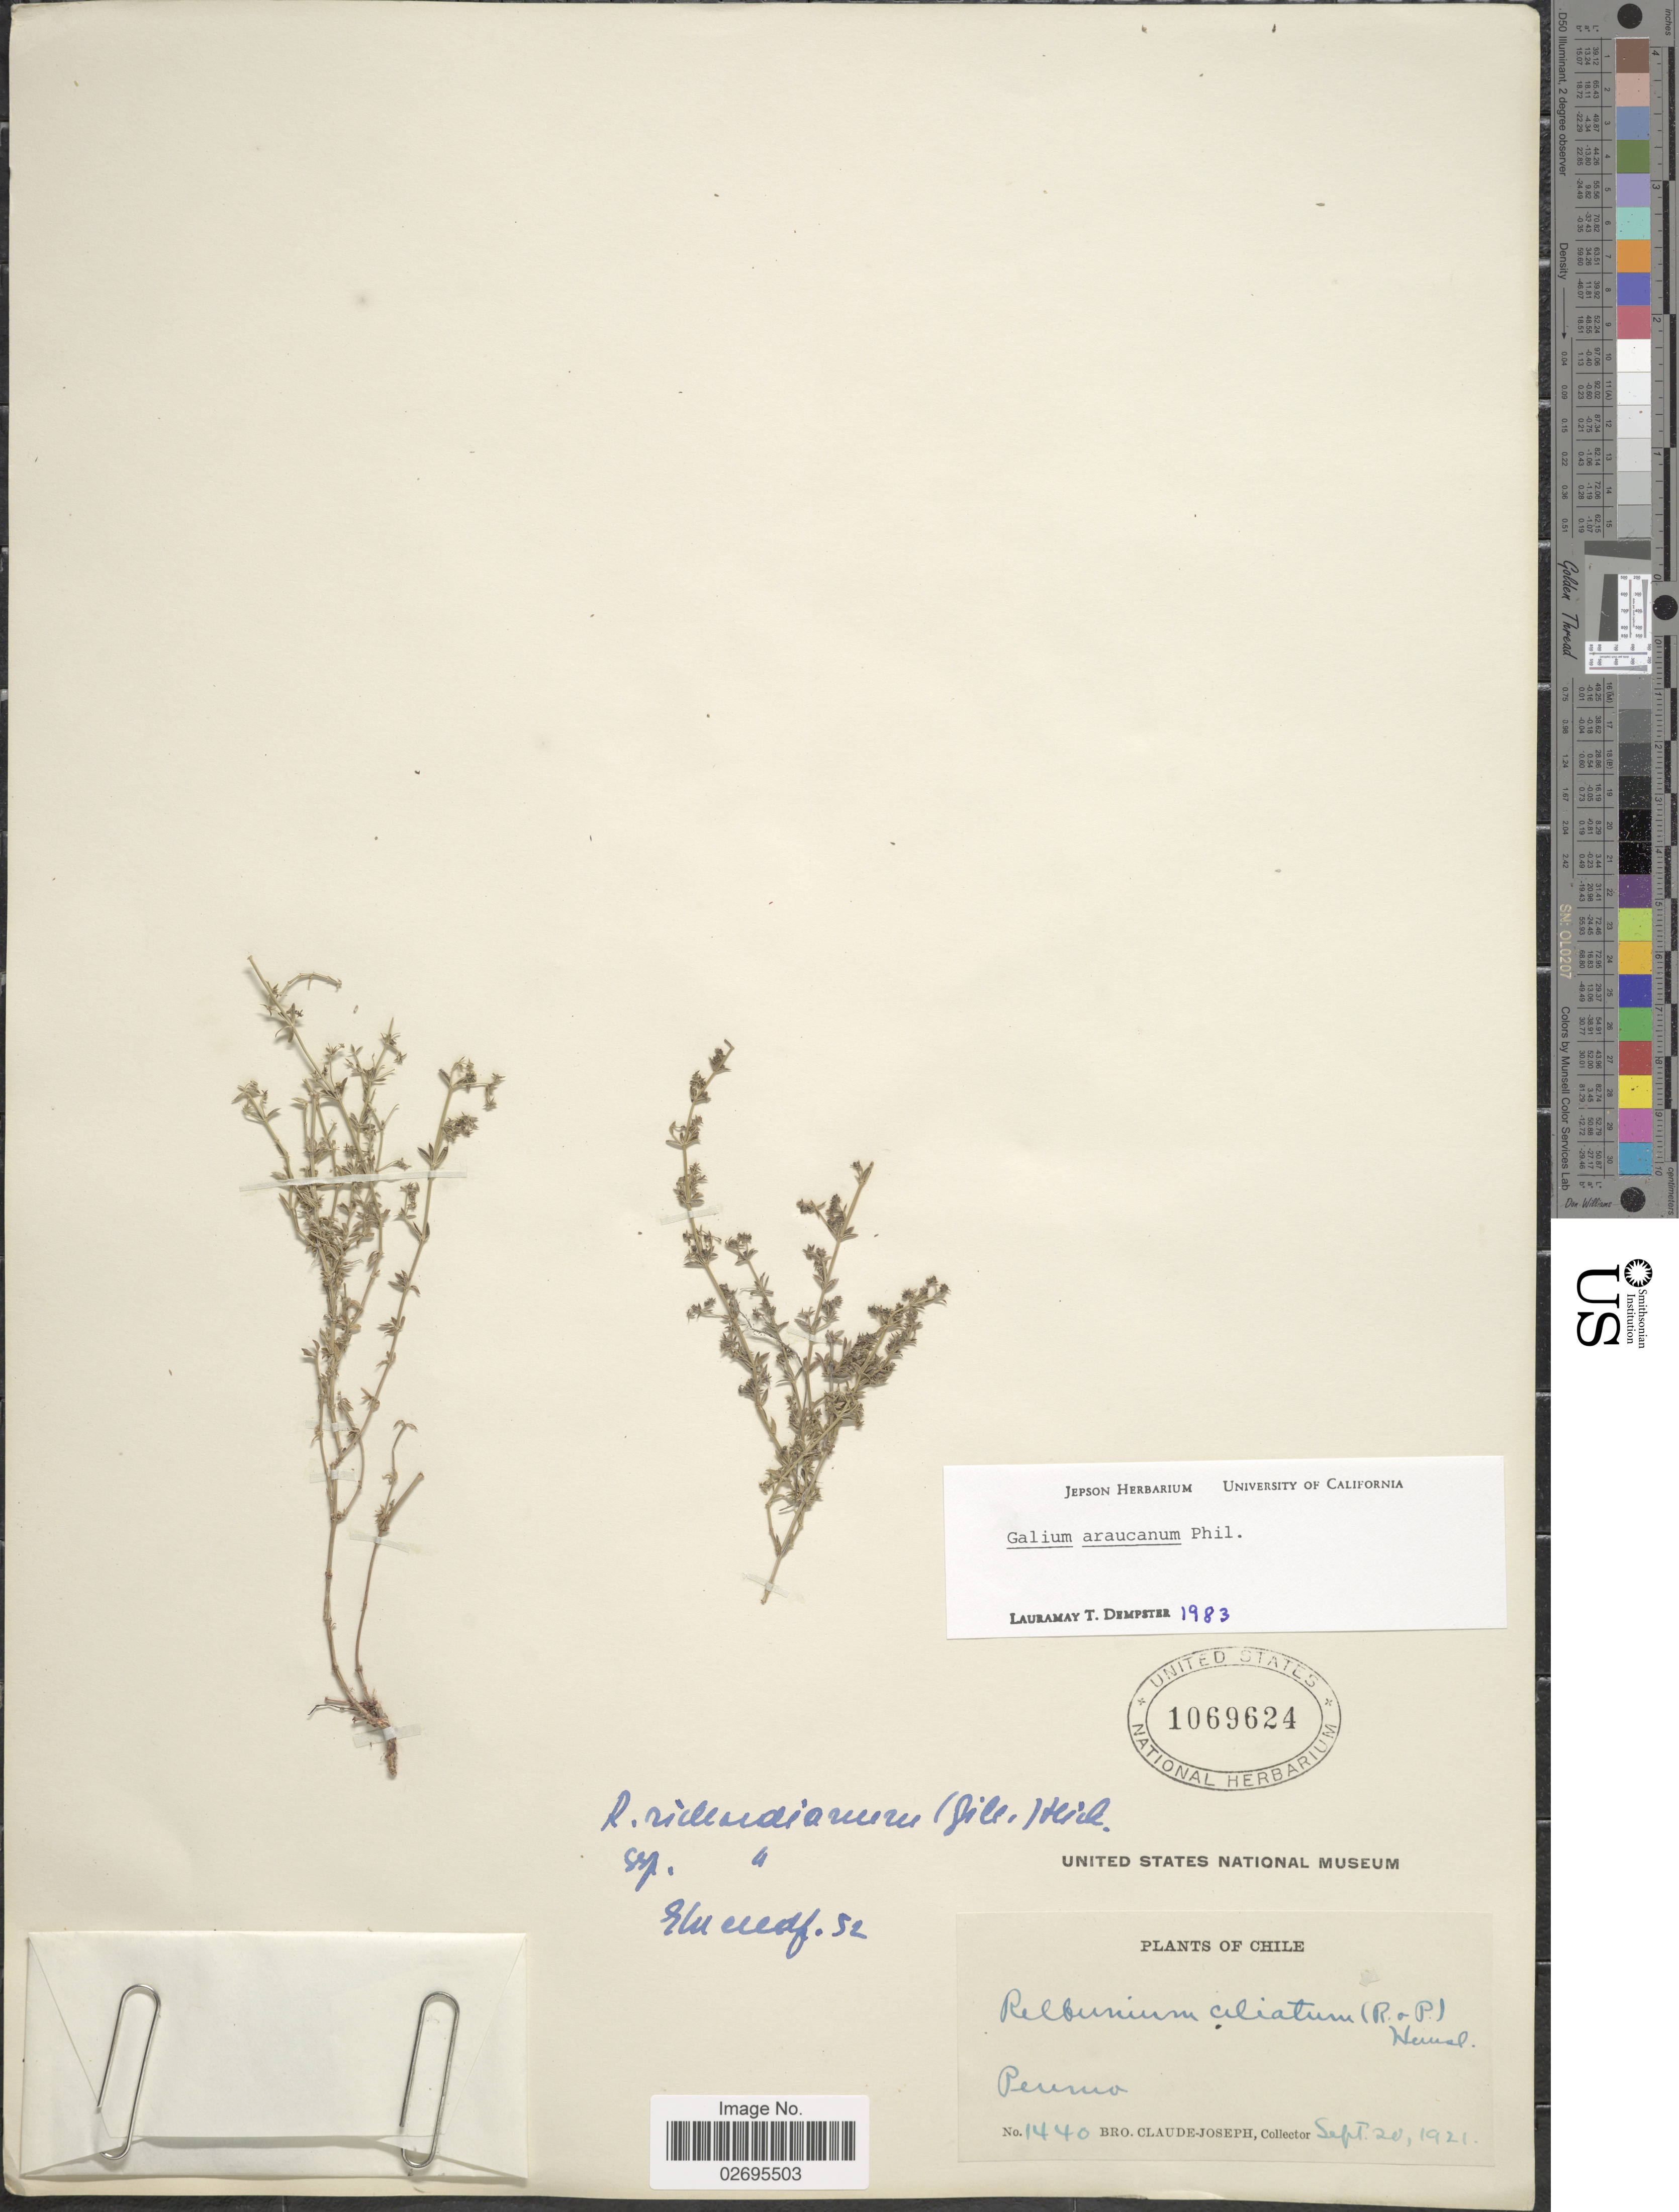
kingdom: Plantae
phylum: Tracheophyta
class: Magnoliopsida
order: Gentianales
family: Rubiaceae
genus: Galium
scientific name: Galium araucanum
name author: Phil.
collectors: Bro. Claude-Joseph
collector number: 1440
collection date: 1921-09-20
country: Chile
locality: Peumo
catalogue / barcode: US 1069624